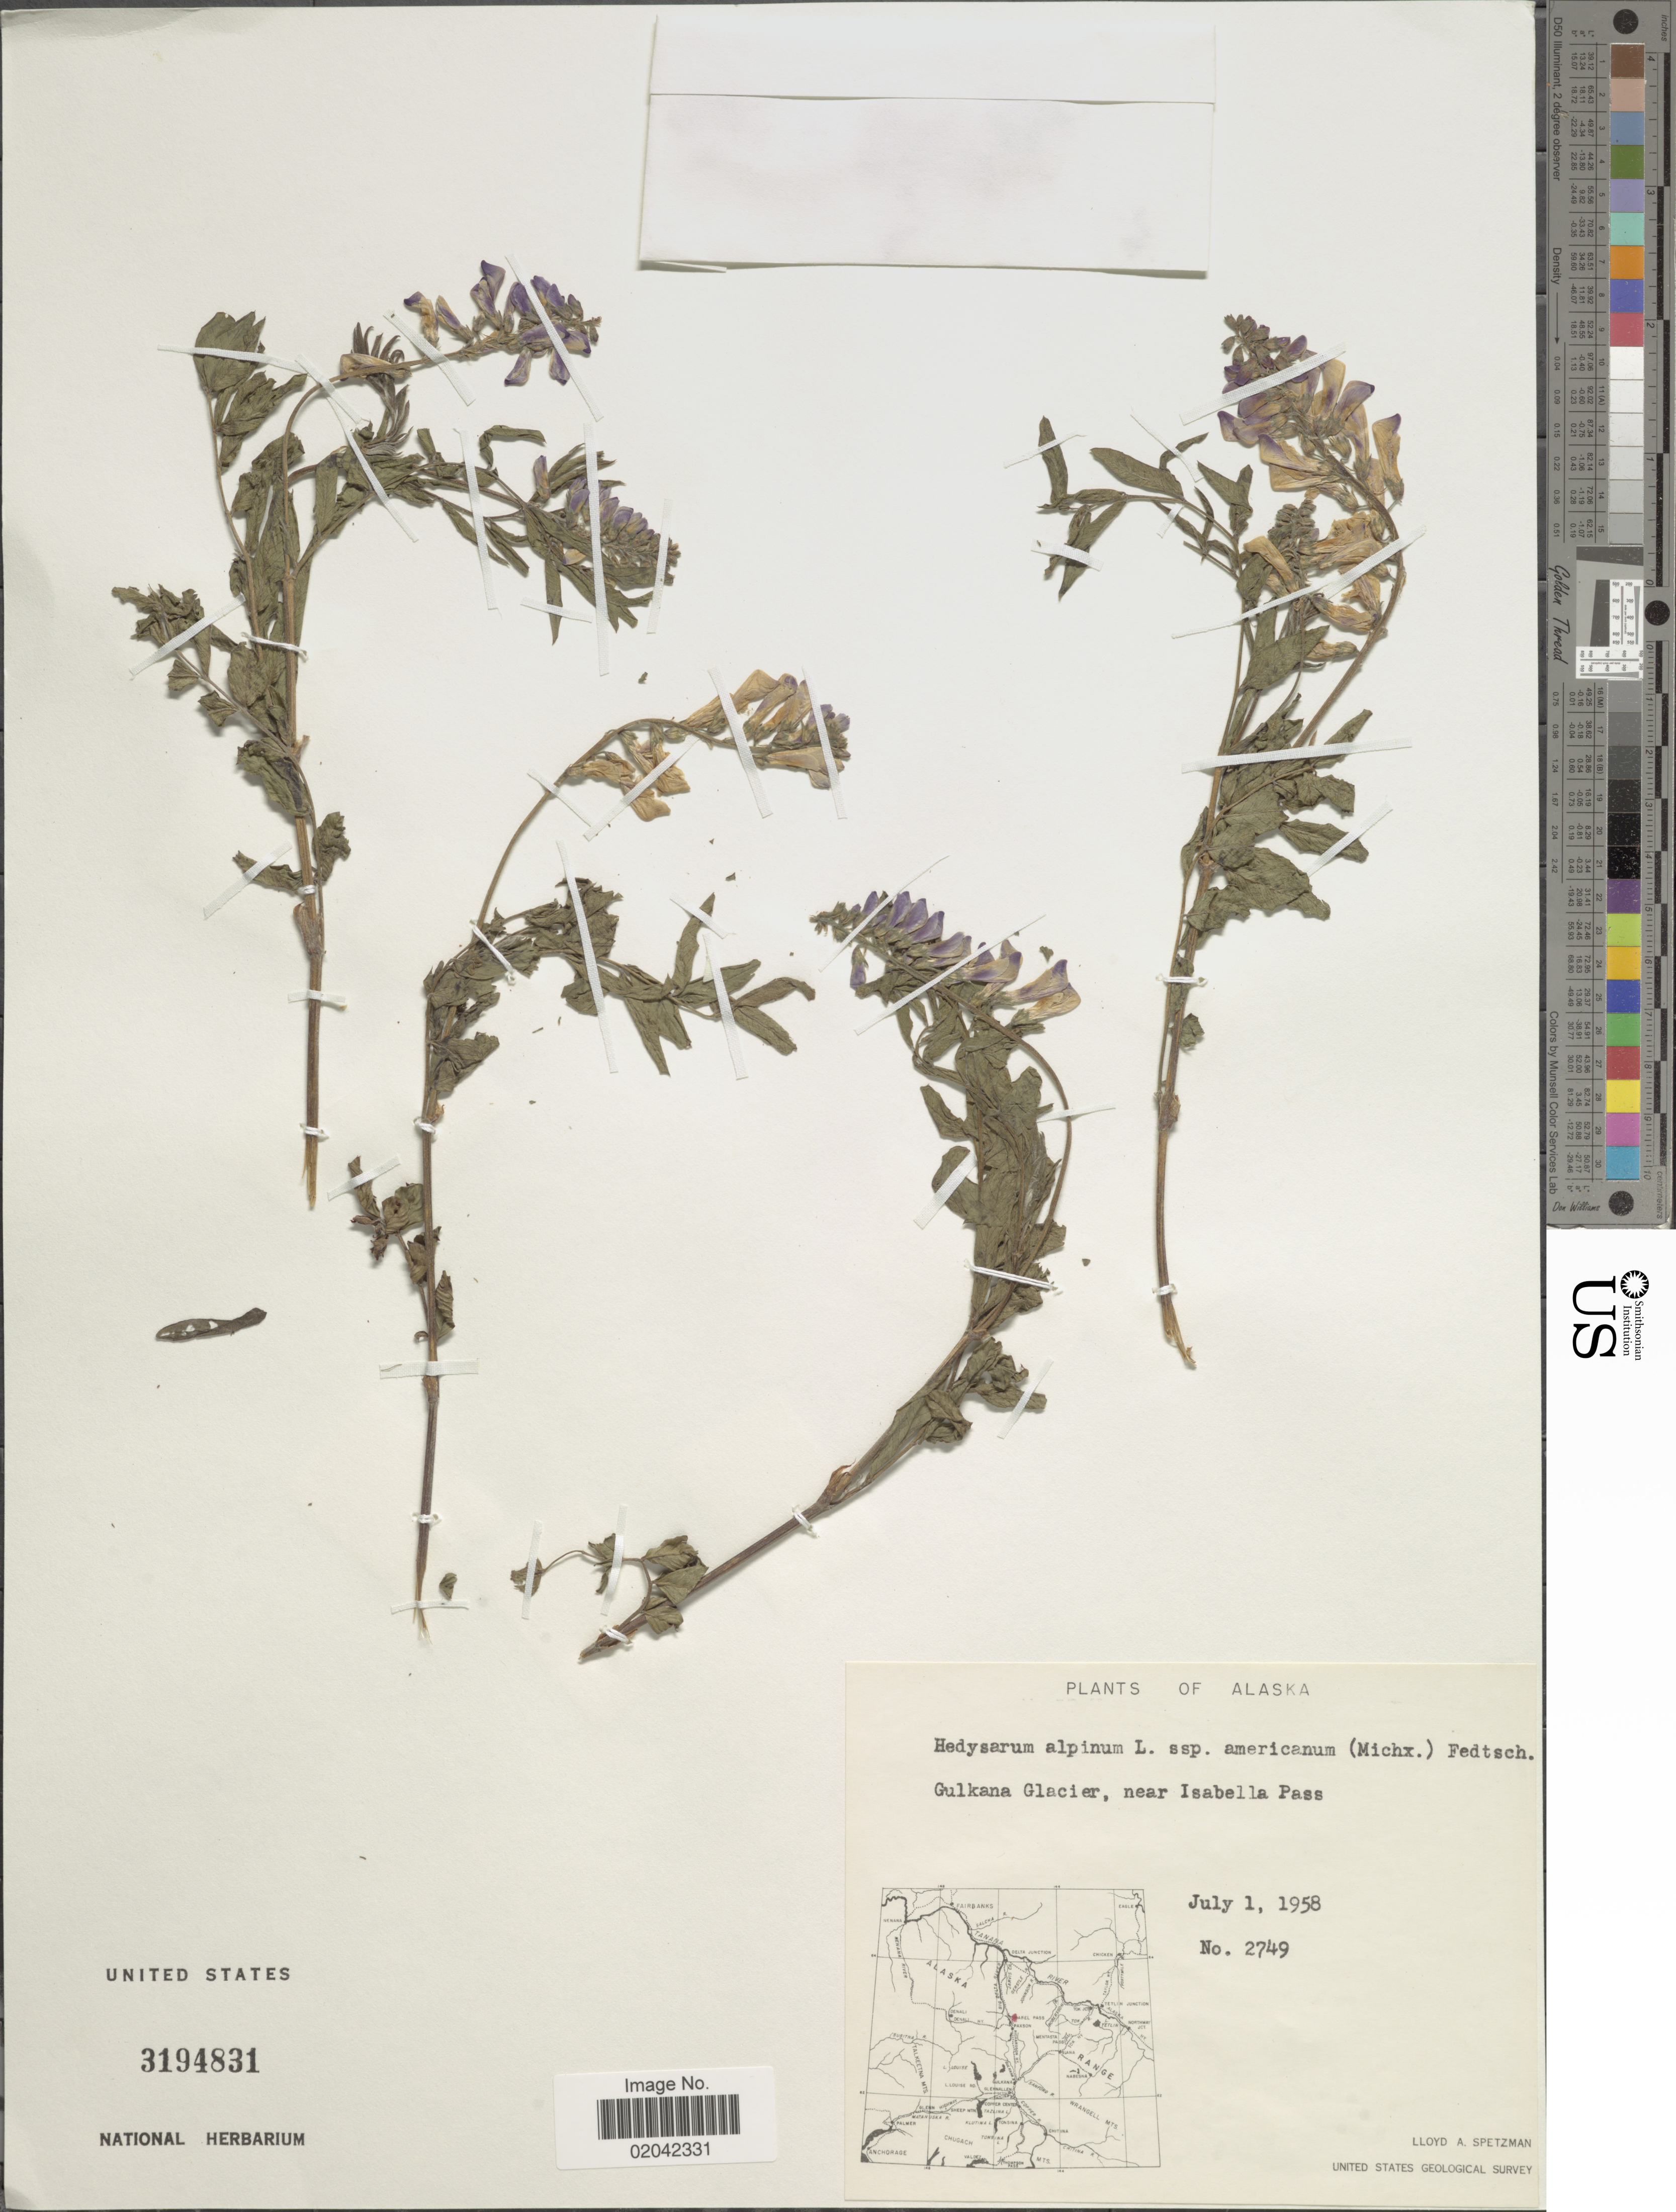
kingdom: Plantae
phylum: Tracheophyta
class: Magnoliopsida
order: Fabales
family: Fabaceae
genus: Hedysarum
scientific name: Hedysarum alpinum var. americanum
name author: Michx. ex Pursh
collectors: L. Spetzman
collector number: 2749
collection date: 1958-07-01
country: United States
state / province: Alaska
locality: Gulkana Glacier, near Isabella Pass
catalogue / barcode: US 3194831